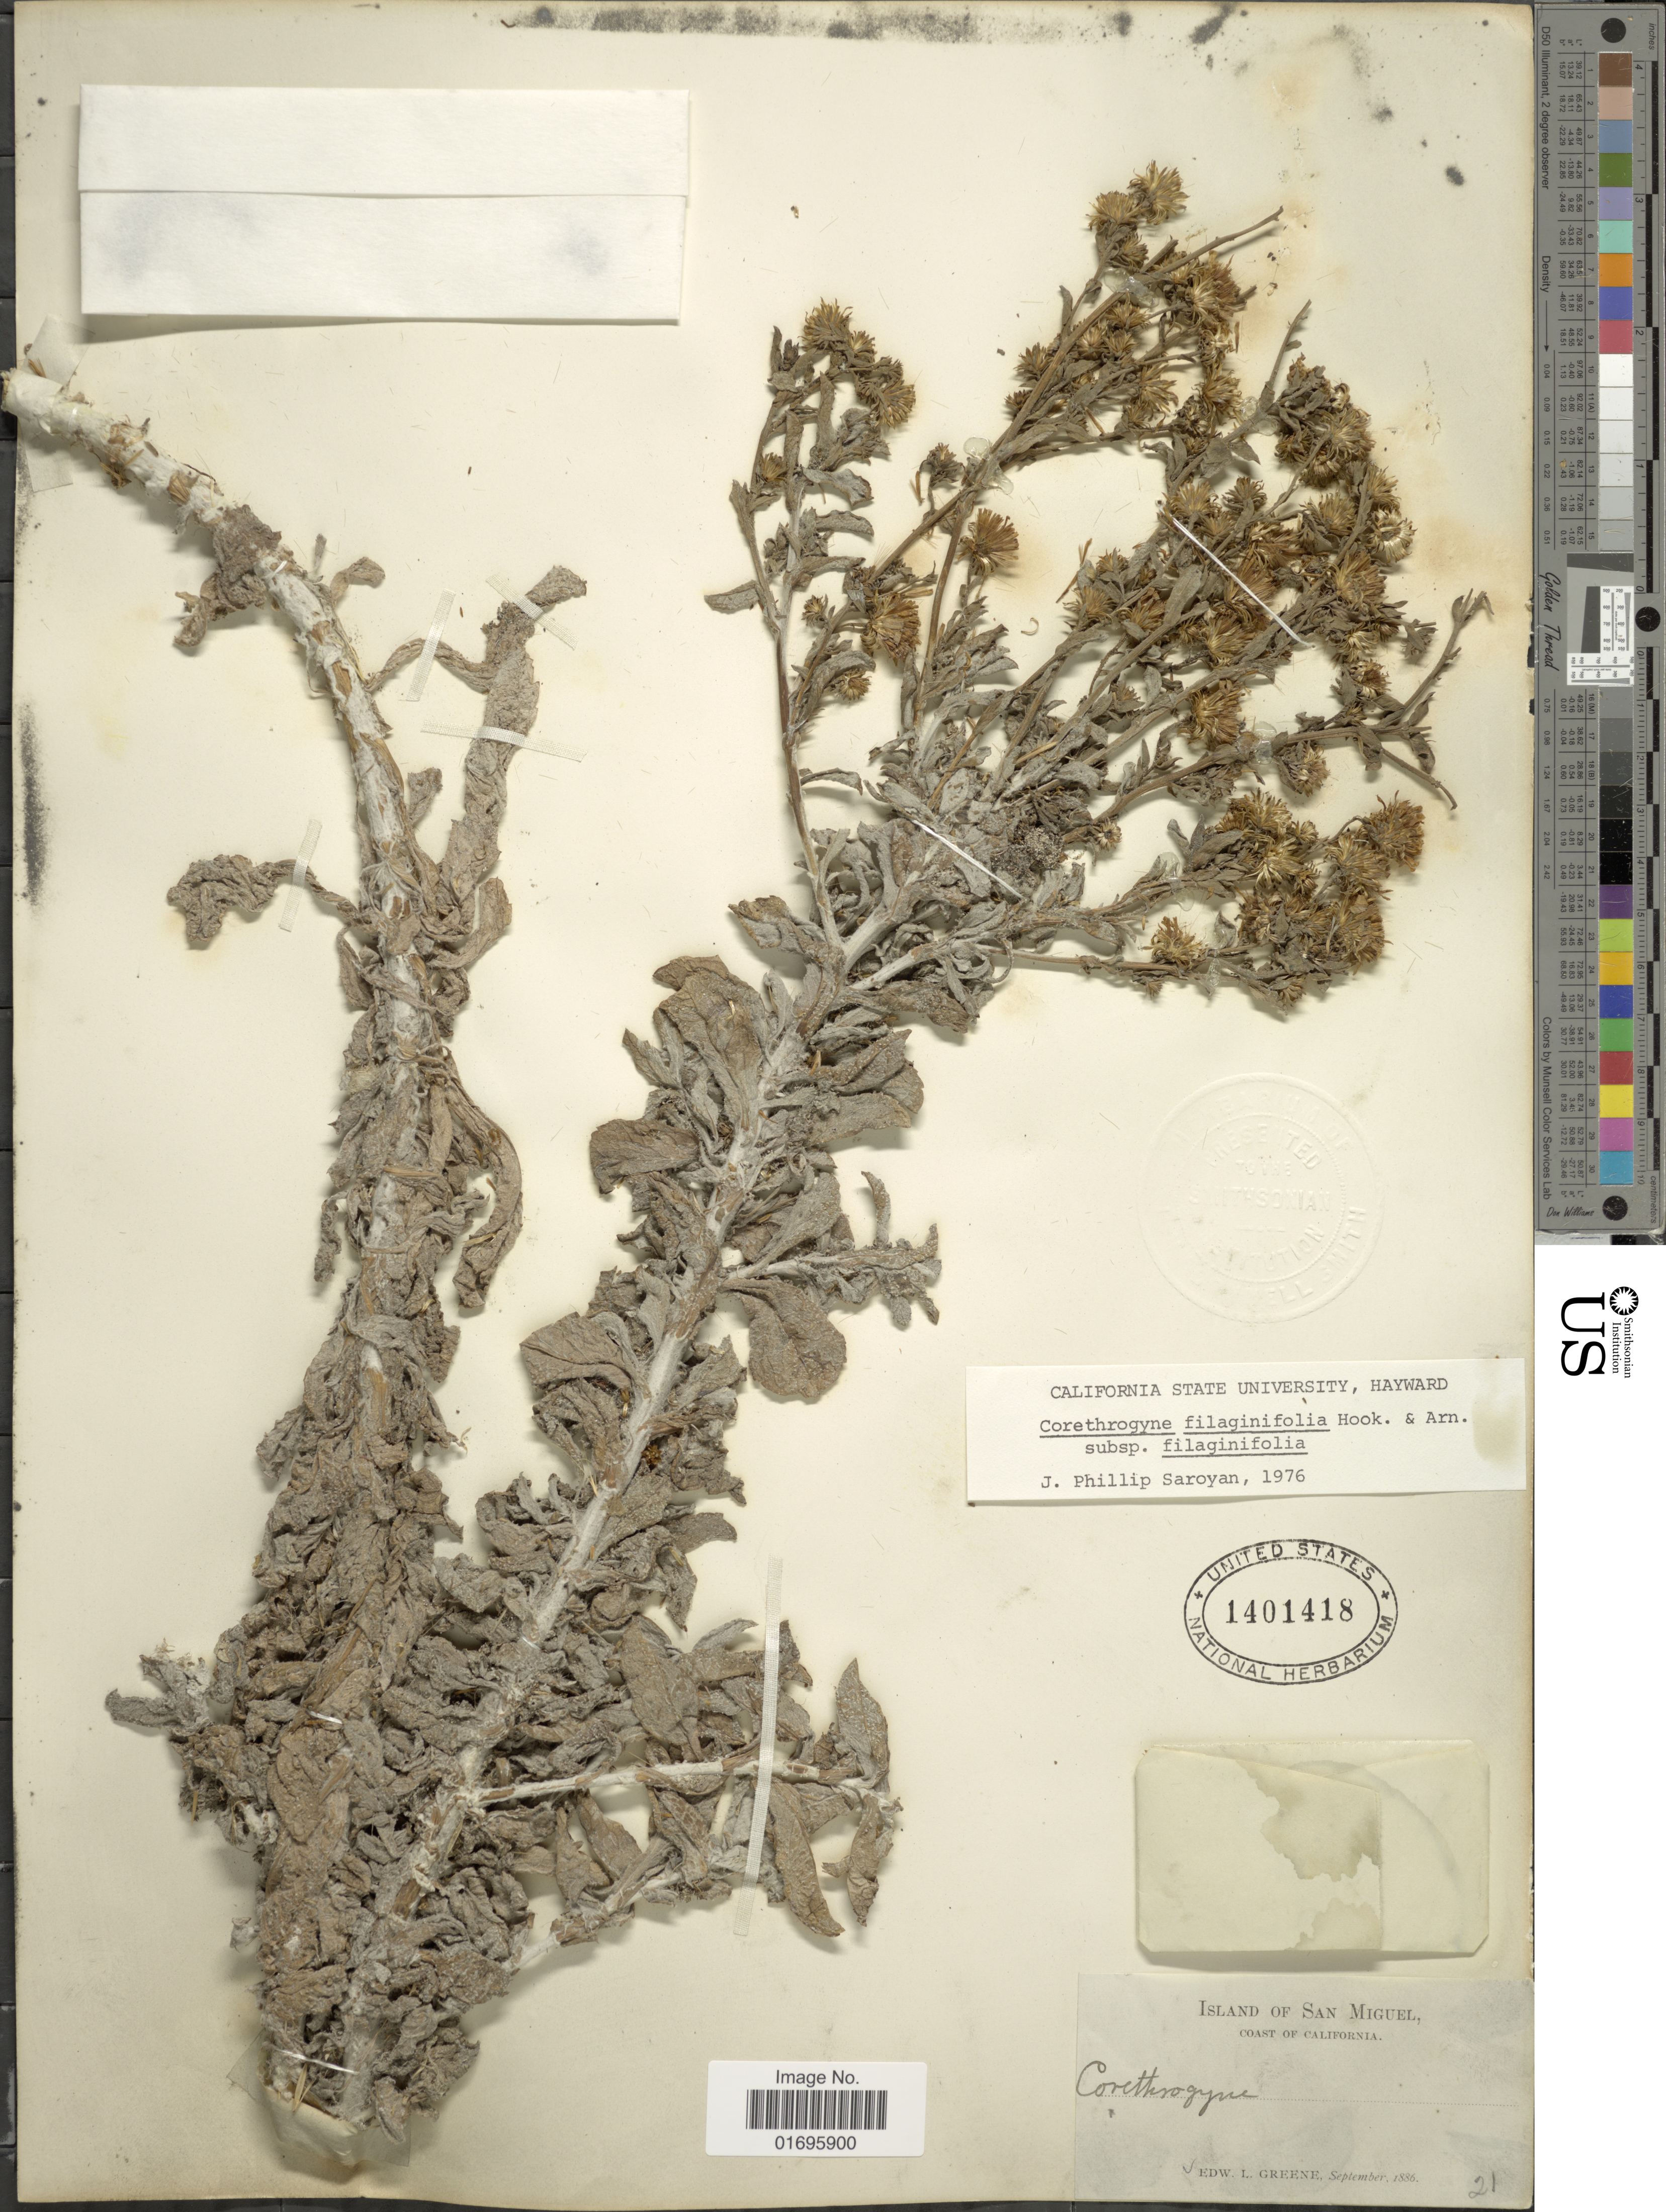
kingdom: Plantae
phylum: Tracheophyta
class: Magnoliopsida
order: Asterales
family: Asteraceae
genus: Corethrogyne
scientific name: Corethrogyne filaginifolia var. filaginifolia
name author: (Hook.) Nutt.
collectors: E. L. Greene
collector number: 21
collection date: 1886-09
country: United States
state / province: California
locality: Island of San Miguel, Coast of California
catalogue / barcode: US 1401418